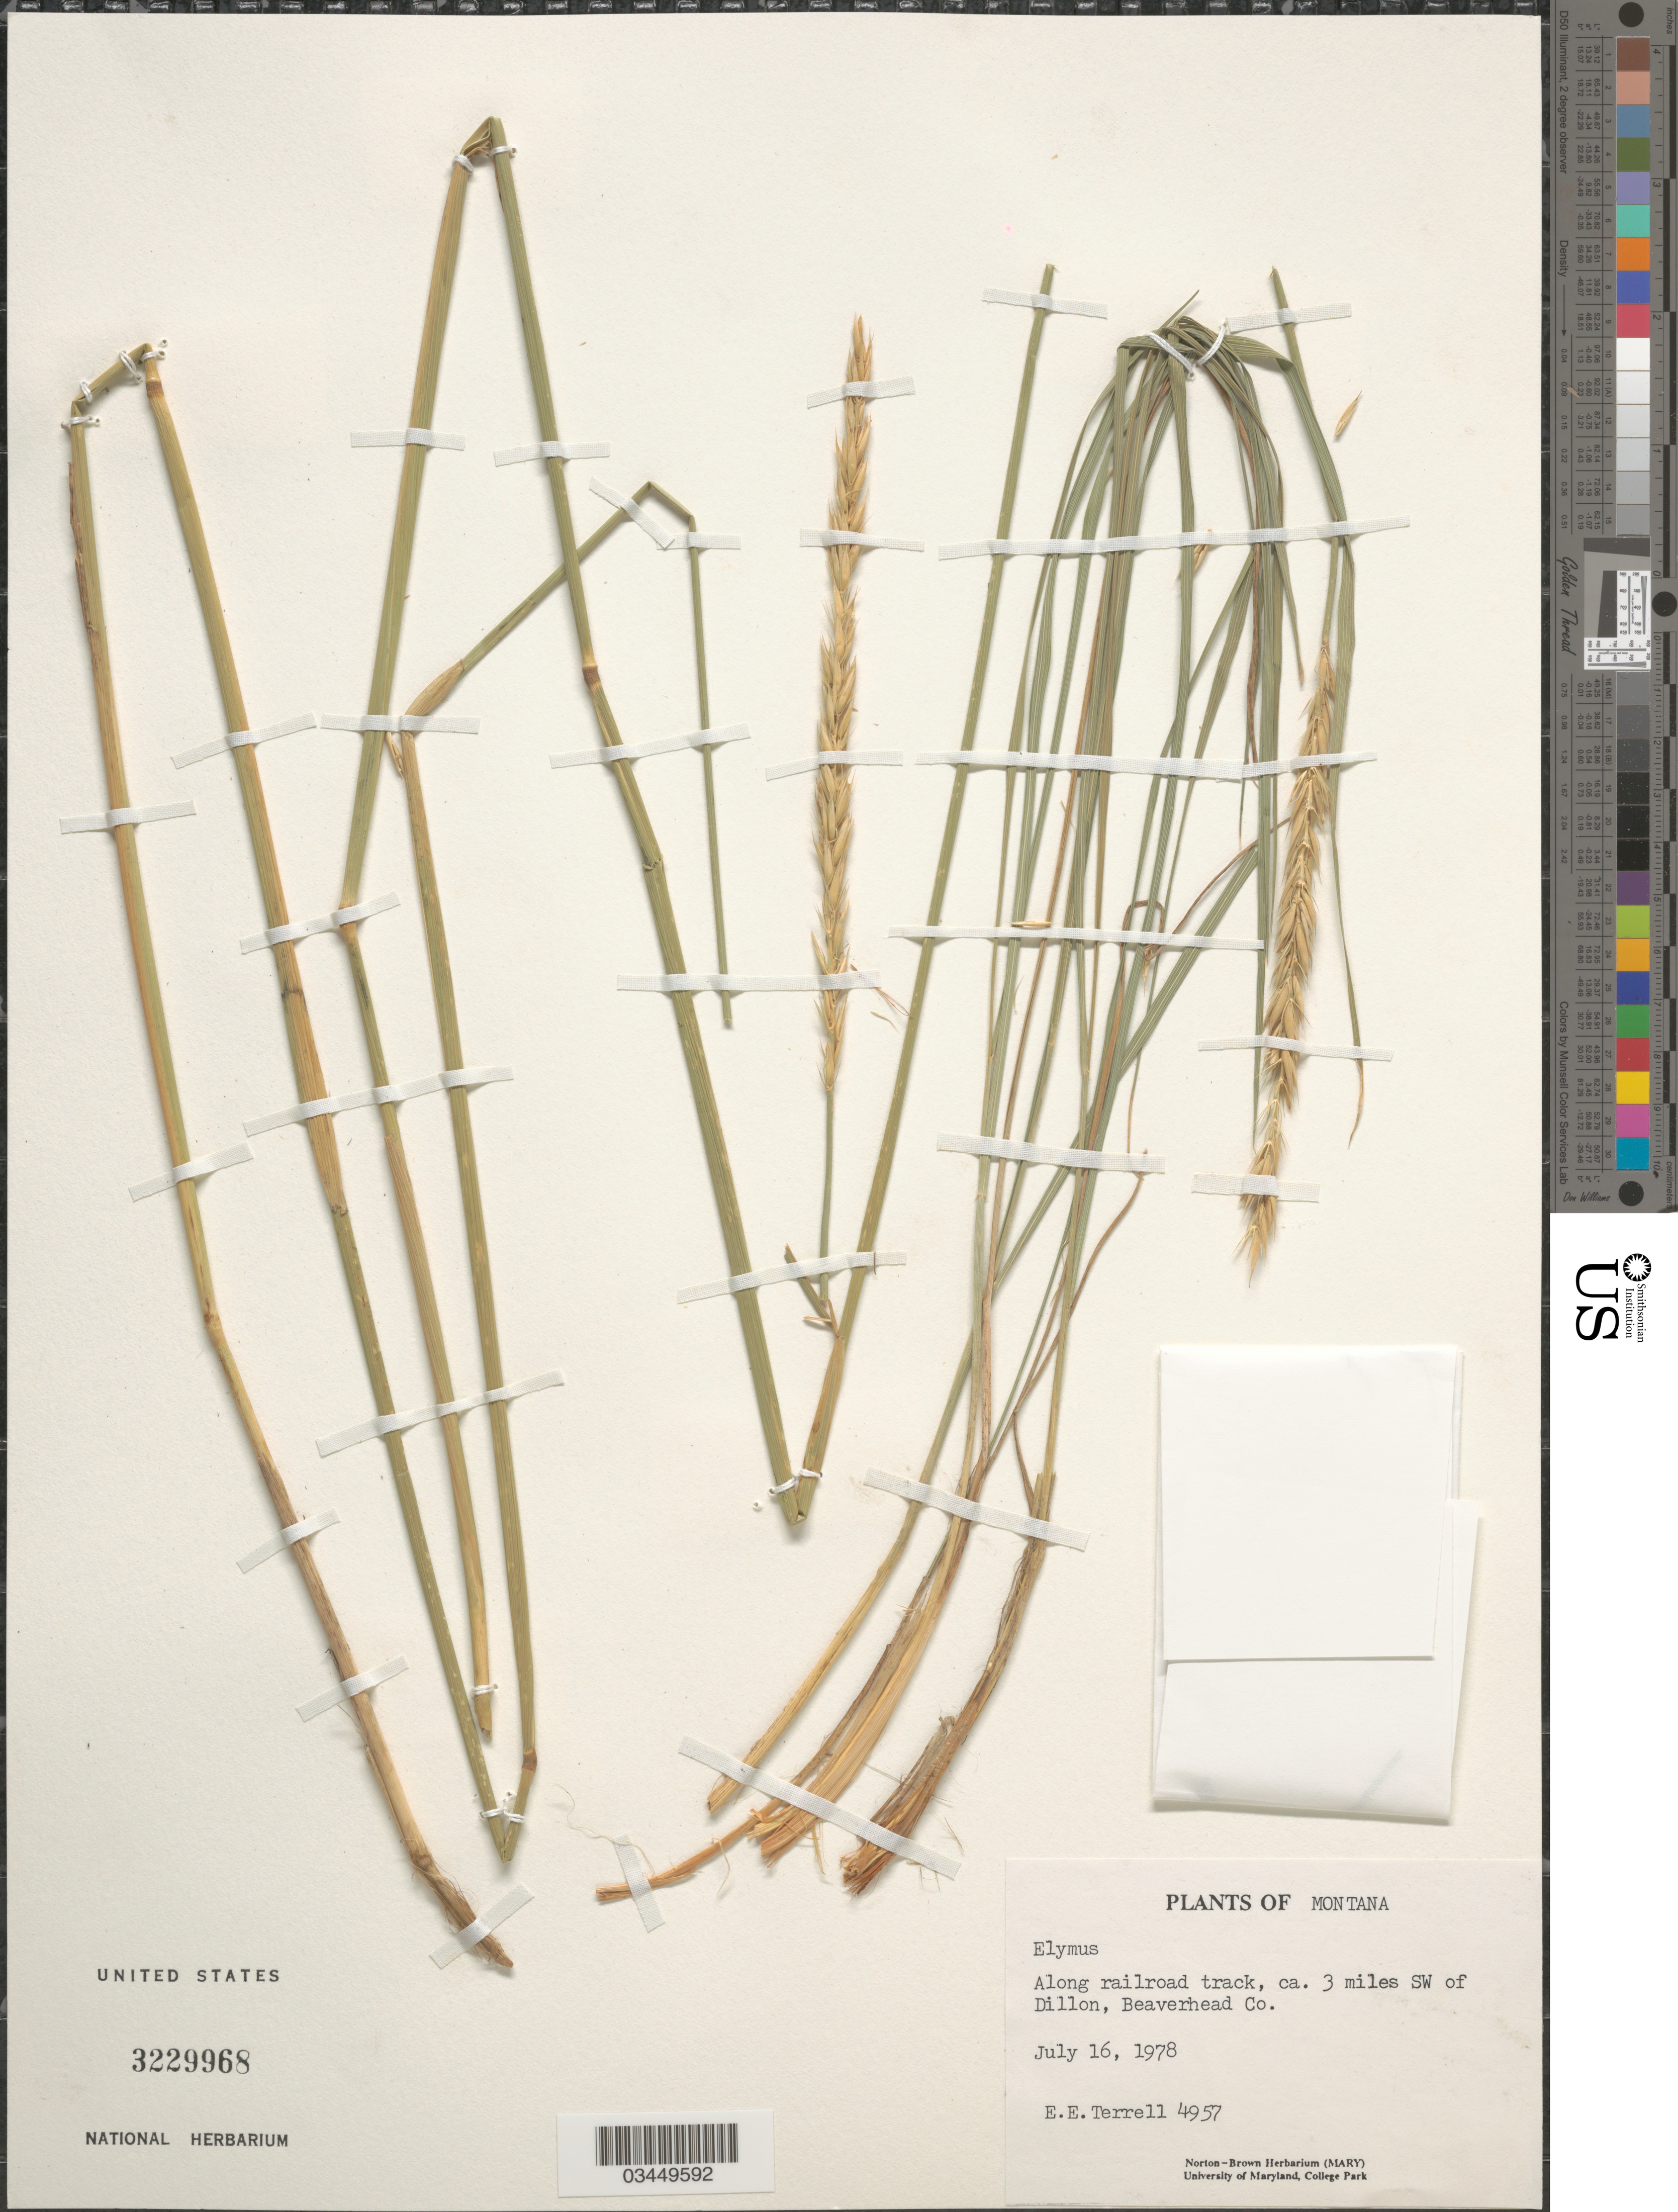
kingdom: Plantae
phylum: Tracheophyta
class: Liliopsida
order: Poales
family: Poaceae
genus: Elymus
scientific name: Elymus sp.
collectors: E. E. Terrell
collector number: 4957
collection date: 1978-07-16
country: United States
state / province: Montana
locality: Along railroad track, ca. 3 miles SW of Dillon, Beaverhead Co.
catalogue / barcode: US 3229968